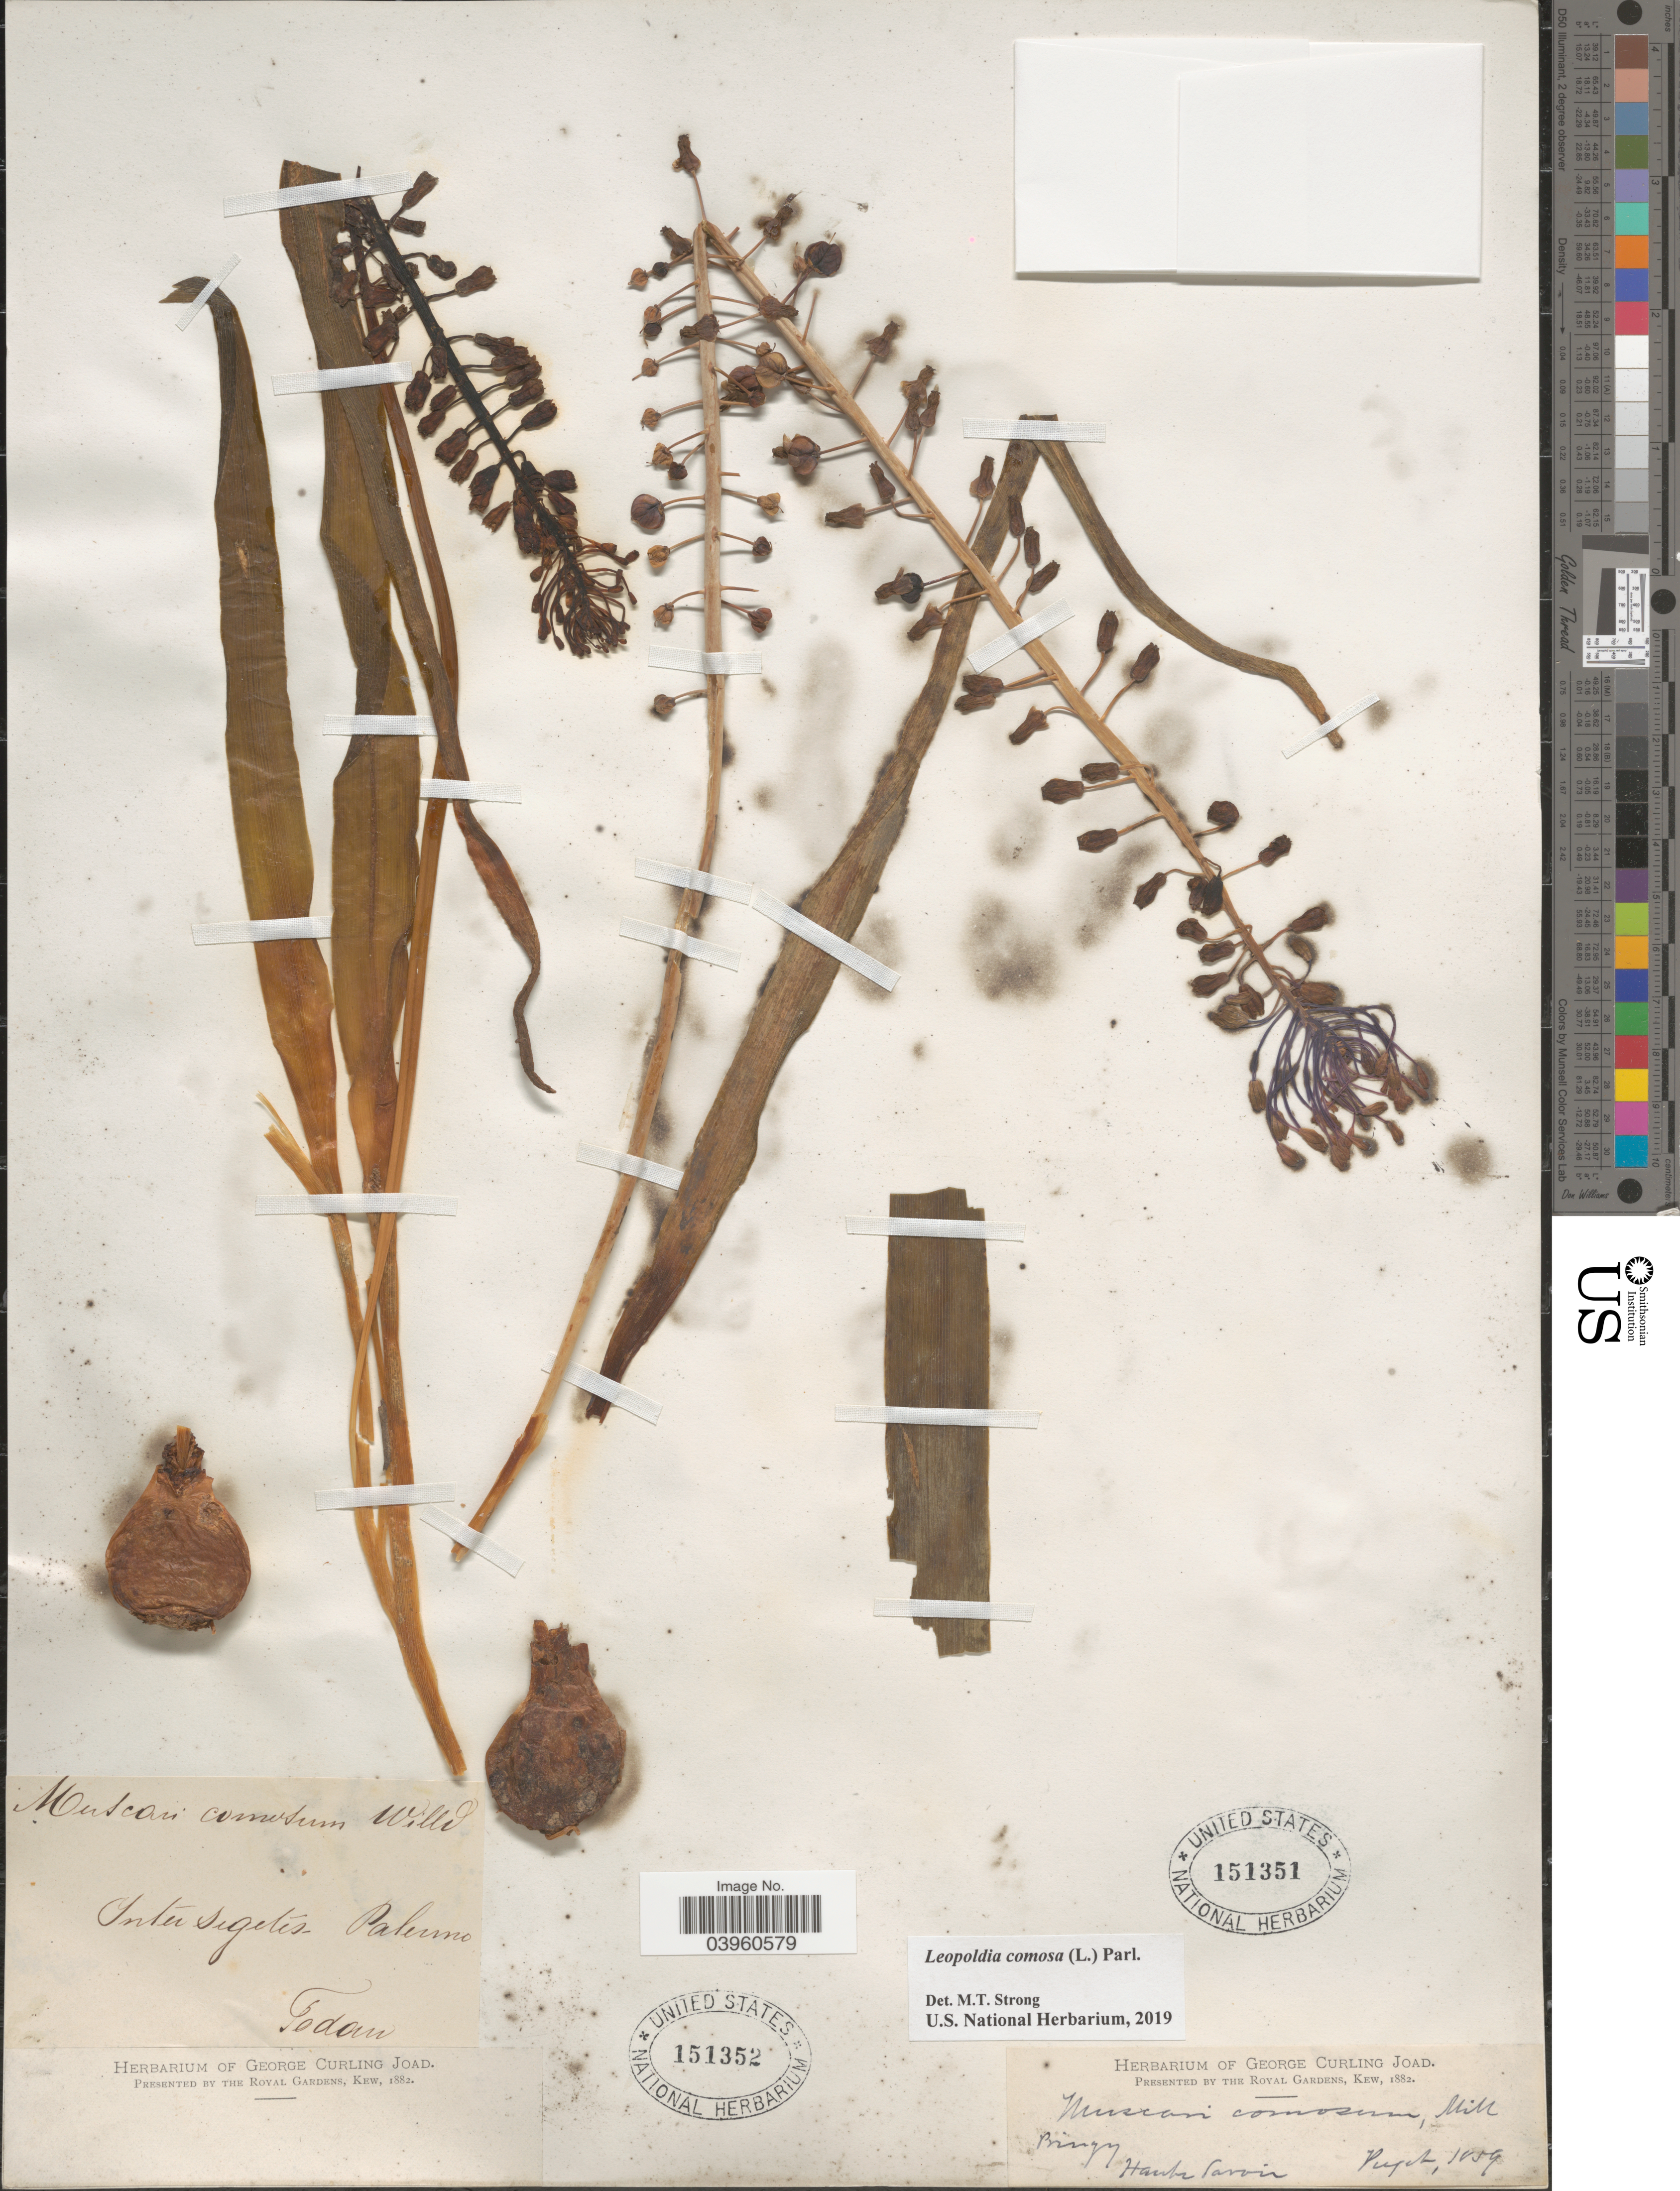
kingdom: Plantae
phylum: Tracheophyta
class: Liliopsida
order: Asparagales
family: Asparagaceae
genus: Leopoldia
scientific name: Leopoldia comosa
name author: (L.) Parl.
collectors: -. Puget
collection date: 1859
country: France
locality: Pringy. Haute Savoie.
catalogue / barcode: US 151351-2